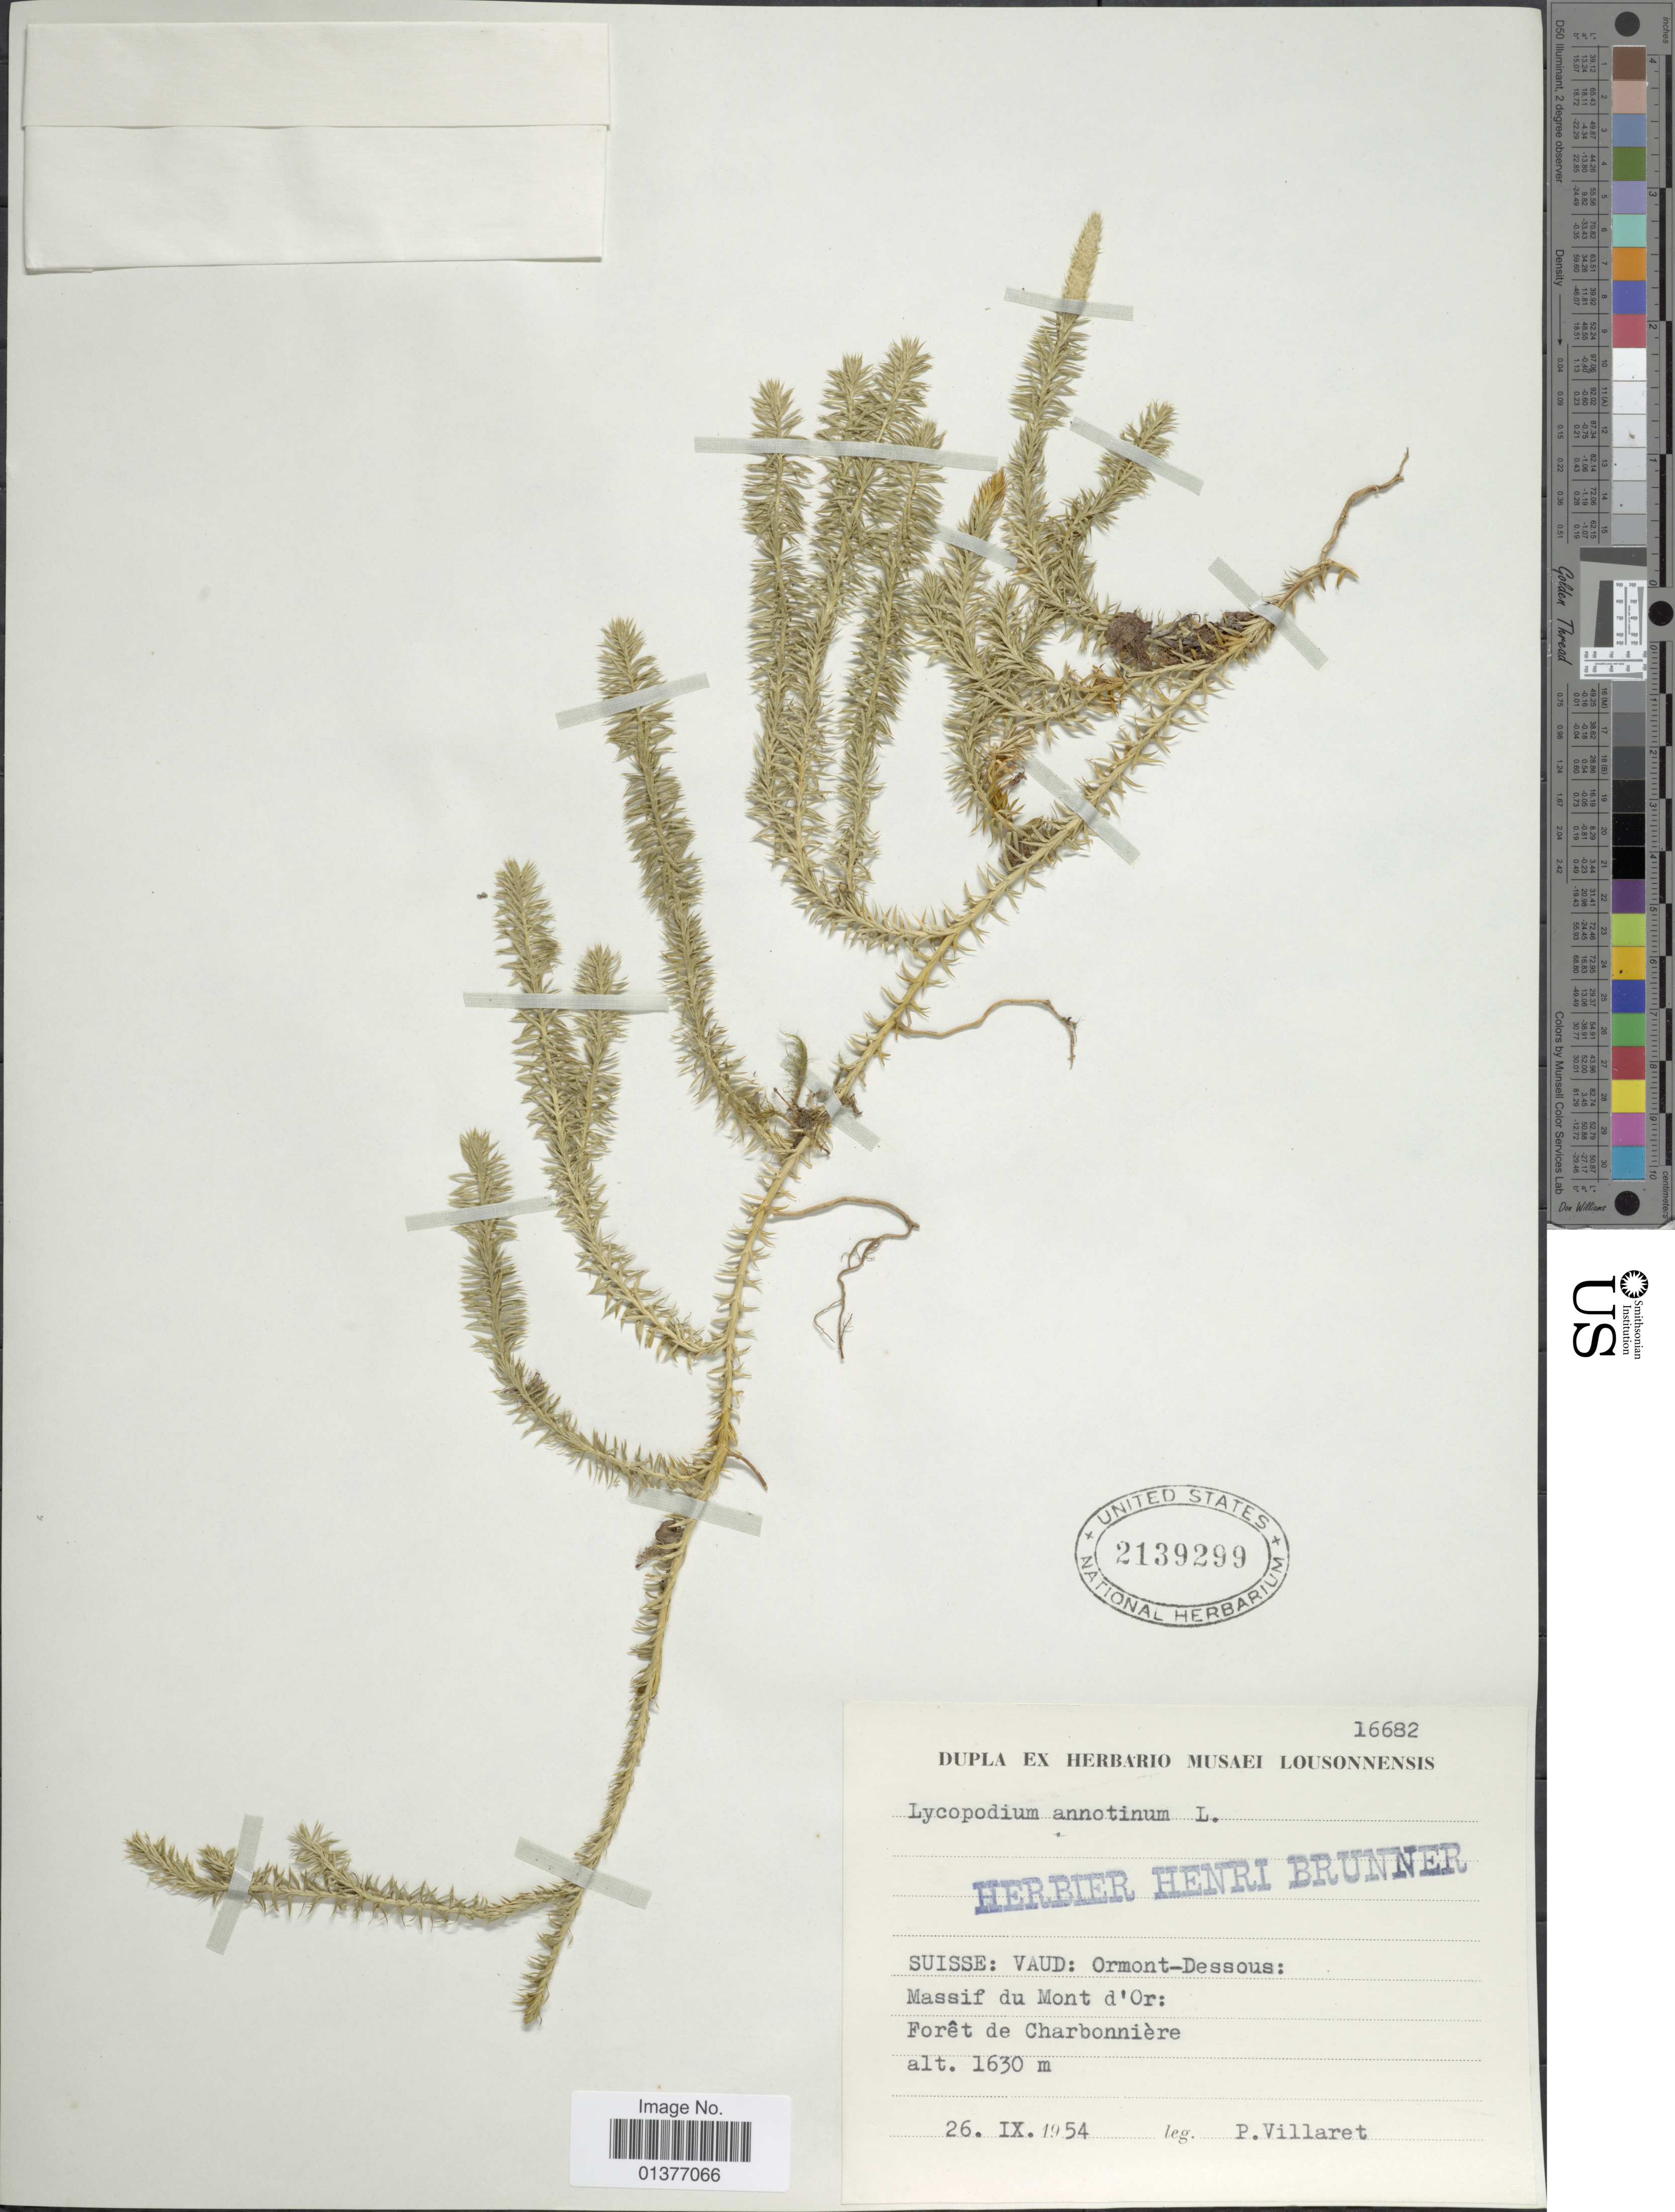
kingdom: Plantae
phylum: Tracheophyta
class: Lycopodiopsida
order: Lycopodiales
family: Lycopodiaceae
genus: Spinulum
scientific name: Spinulum annotinum subsp. annotinum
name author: (L.) A. Haines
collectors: P. Villaret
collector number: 16682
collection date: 1954-09-26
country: Switzerland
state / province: Vaud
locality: Ormont-Dessous, massif du mont d'Or: Foret de Charbonniere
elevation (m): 1630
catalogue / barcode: US 2139299